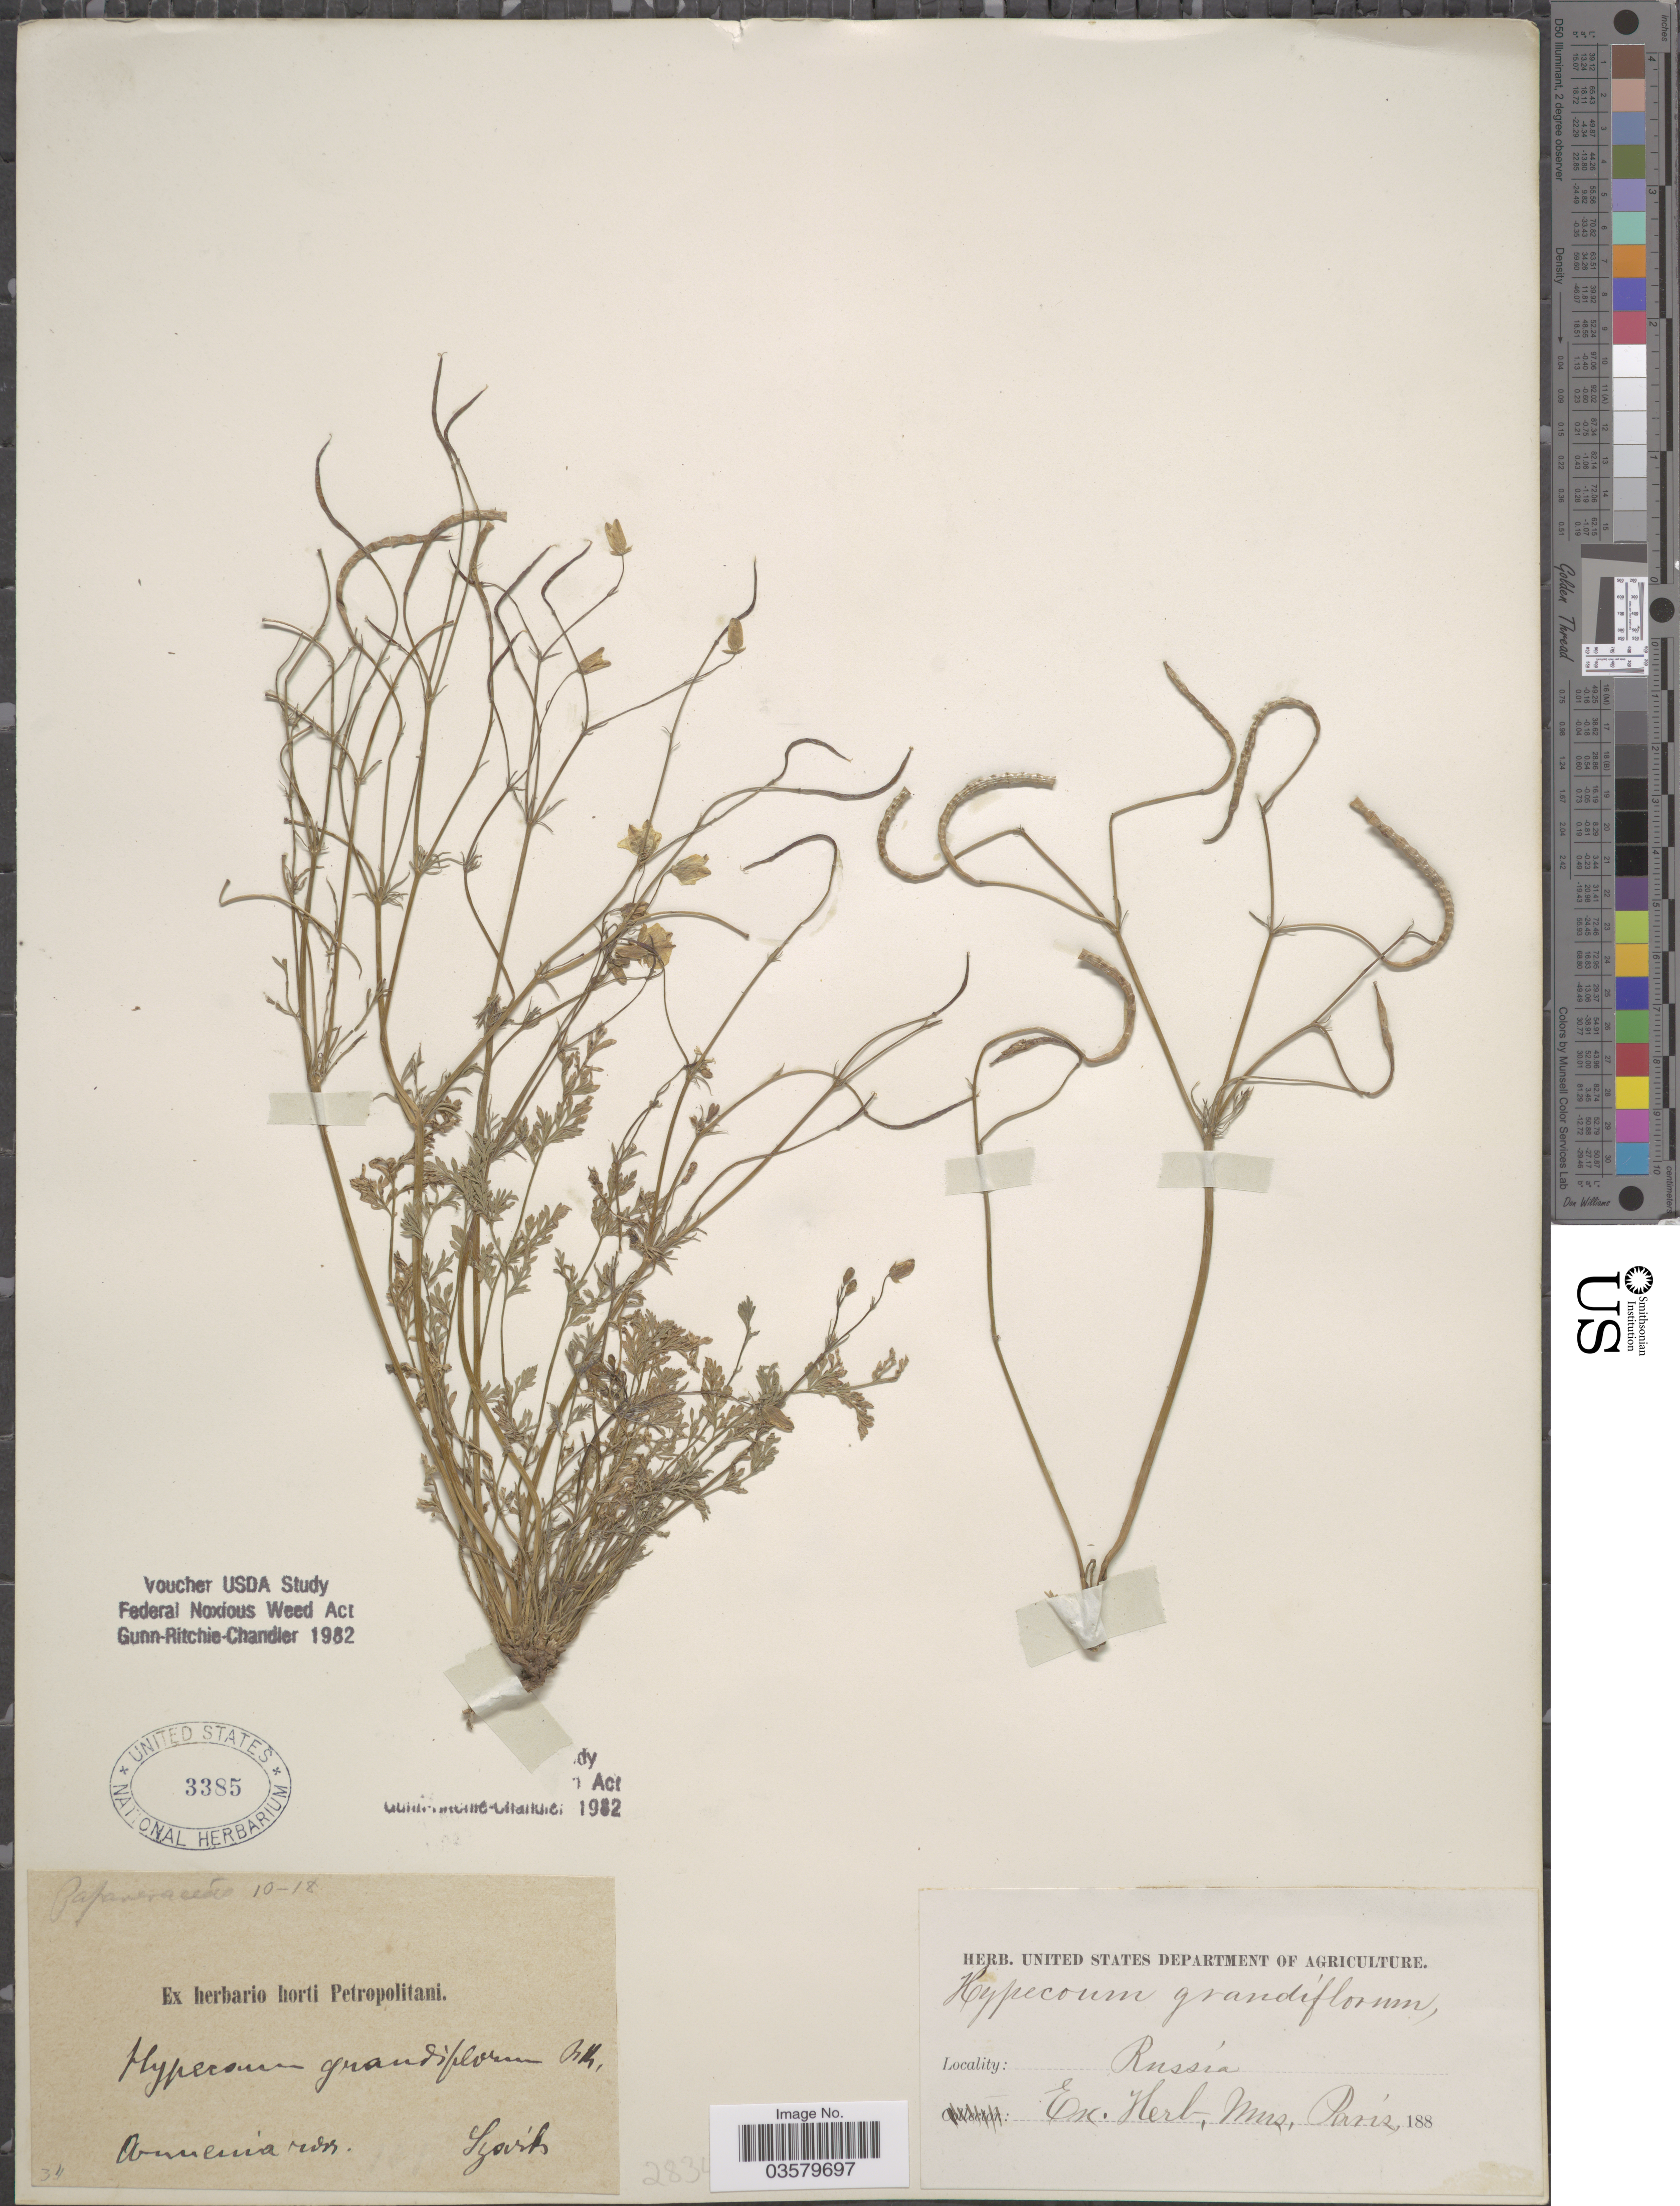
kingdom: Plantae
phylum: Tracheophyta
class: Magnoliopsida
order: Ranunculales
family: Papaveraceae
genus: Hypecoum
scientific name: Hypecoum grandiflorum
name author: Benth.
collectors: Szovits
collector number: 34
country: Armenia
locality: Armenia ross.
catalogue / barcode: US 3385